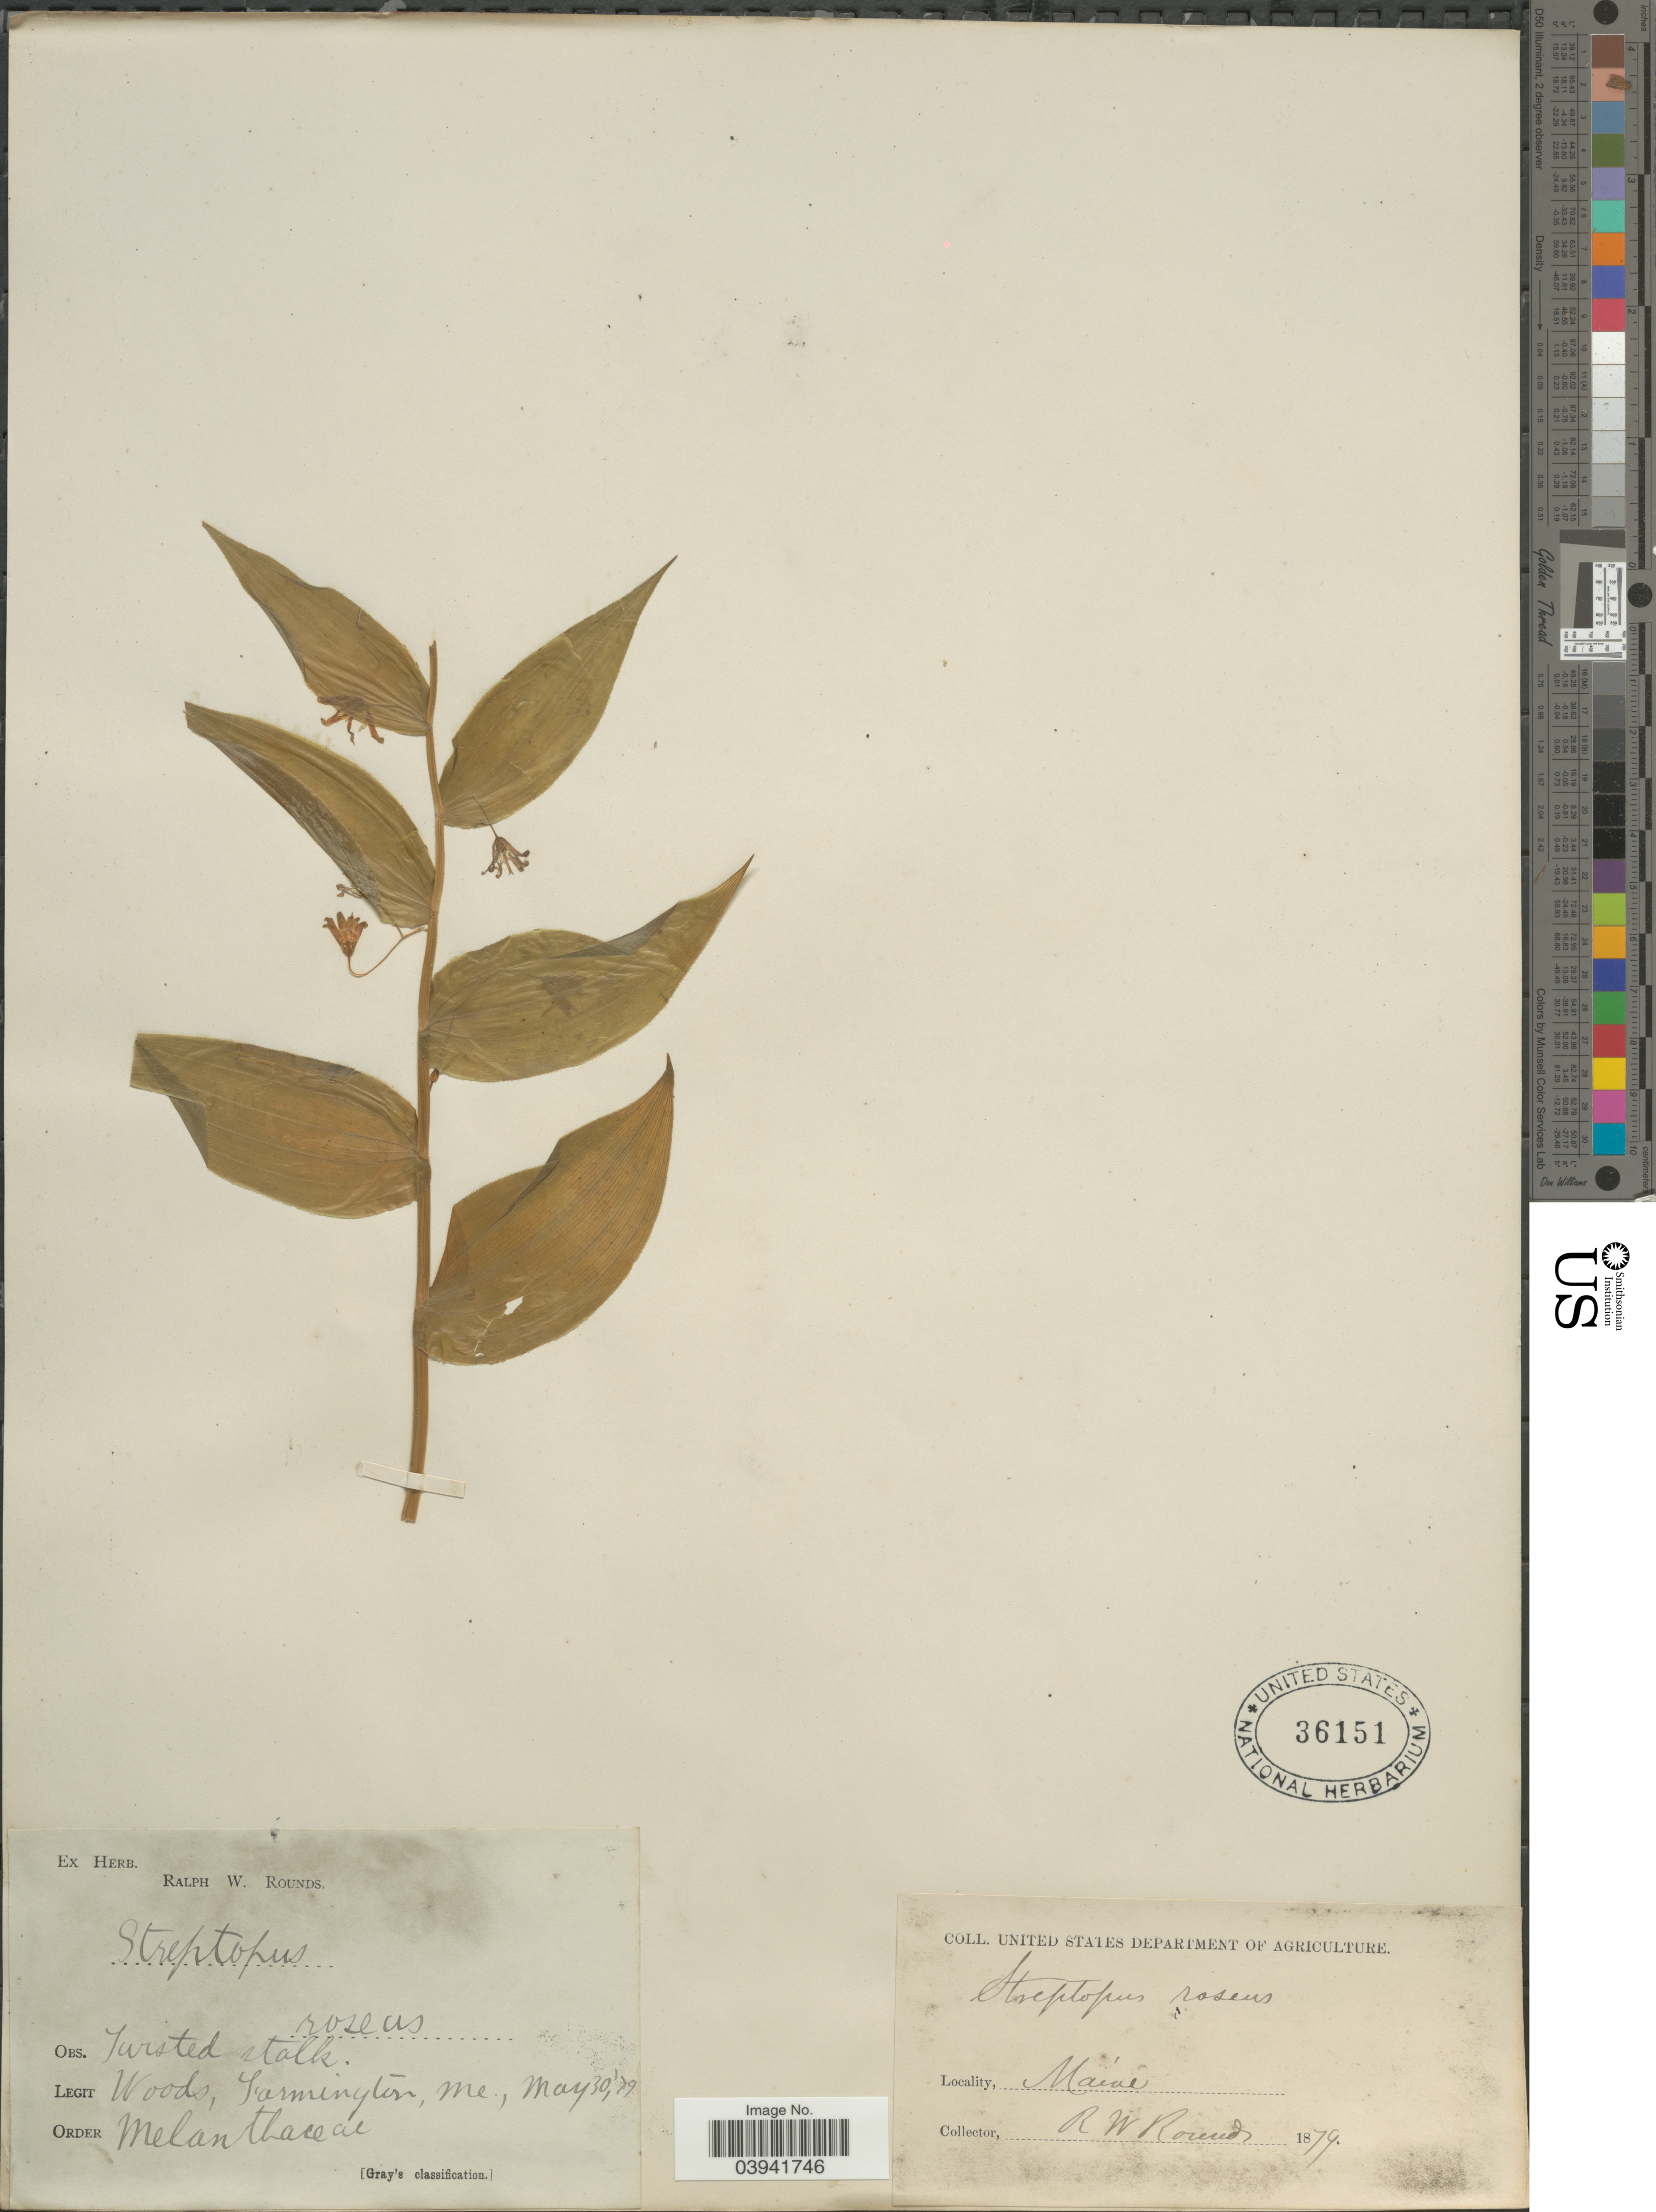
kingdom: Plantae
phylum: Tracheophyta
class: Liliopsida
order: Liliales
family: Liliaceae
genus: Streptopus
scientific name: Streptopus roseus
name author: Michx.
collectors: R. Rounds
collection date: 1879-05-30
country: United States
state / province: Maine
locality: Farmington.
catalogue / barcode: US 36151